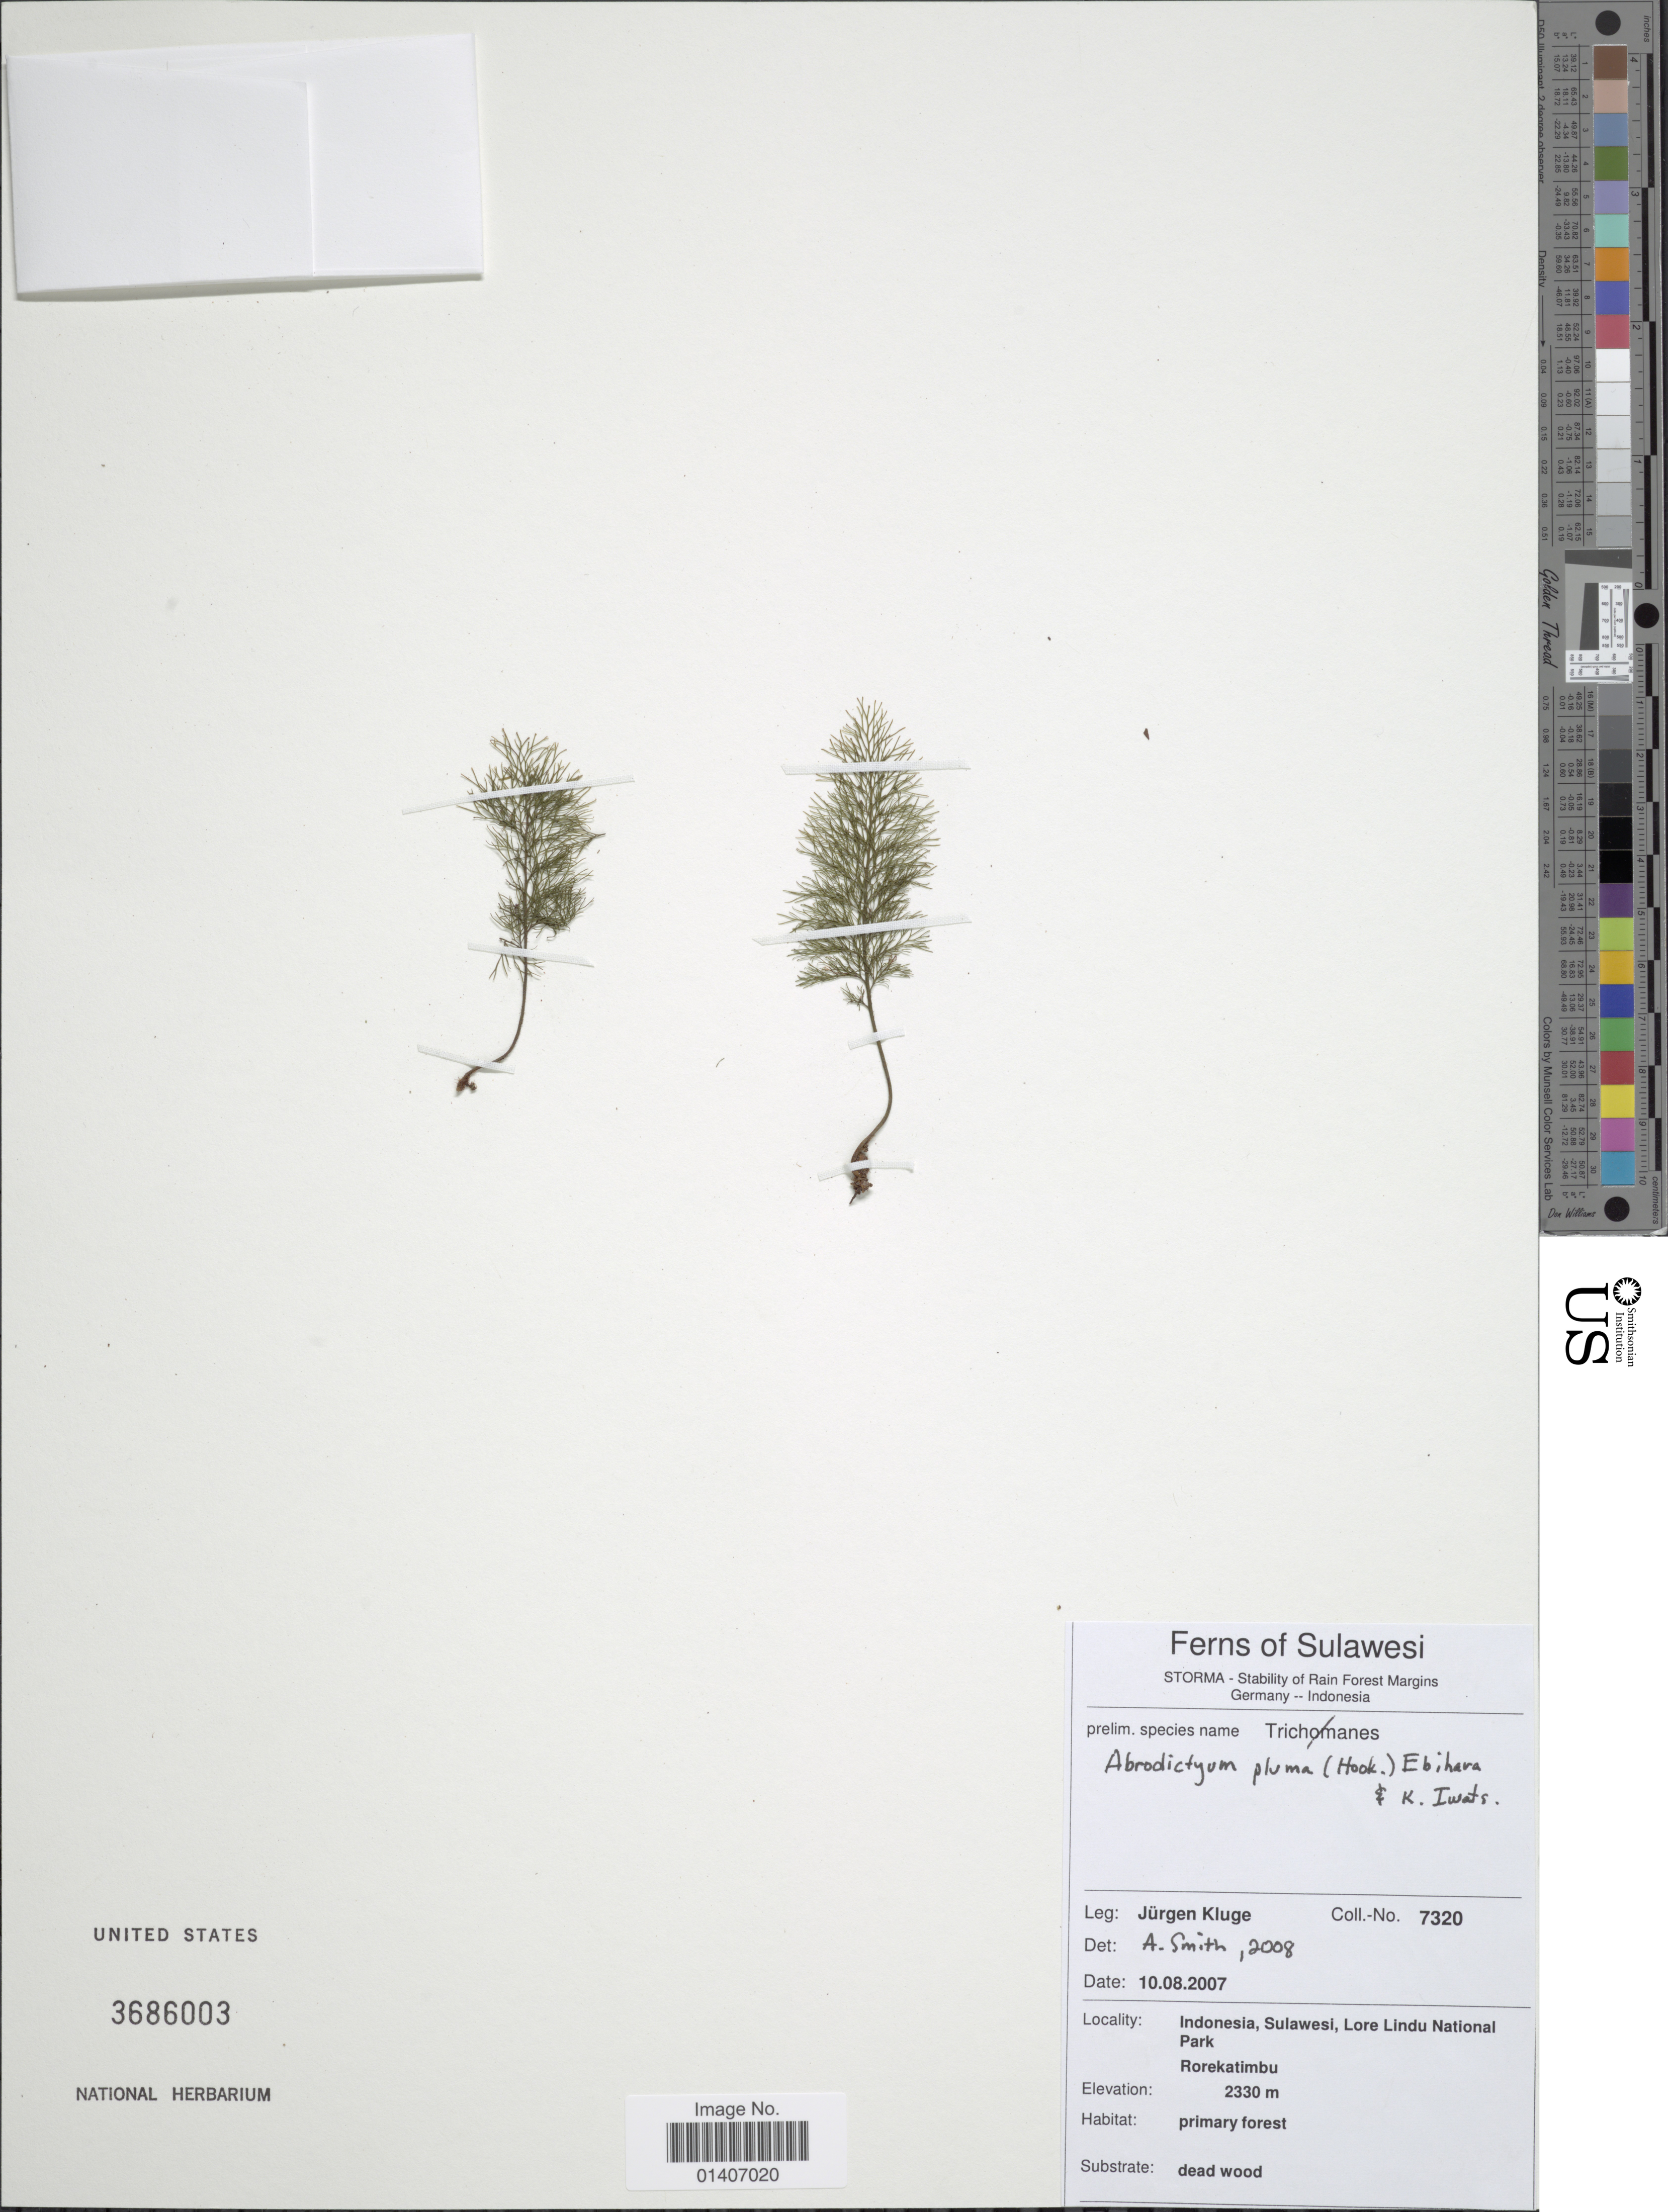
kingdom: Plantae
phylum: Tracheophyta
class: Polypodiopsida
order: Hymenophyllales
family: Hymenophyllaceae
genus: Abrodictyum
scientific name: Abrodictyum pluma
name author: (Hook.) Ebihara & K. Iwats.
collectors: J. Kluge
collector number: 7320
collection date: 2007-08-10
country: Indonesia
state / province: Sulawesi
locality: Sulawesi, Indonesia, Lore Lindu National Park, Rorekatimbu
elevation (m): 2330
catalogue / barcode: US 3686003